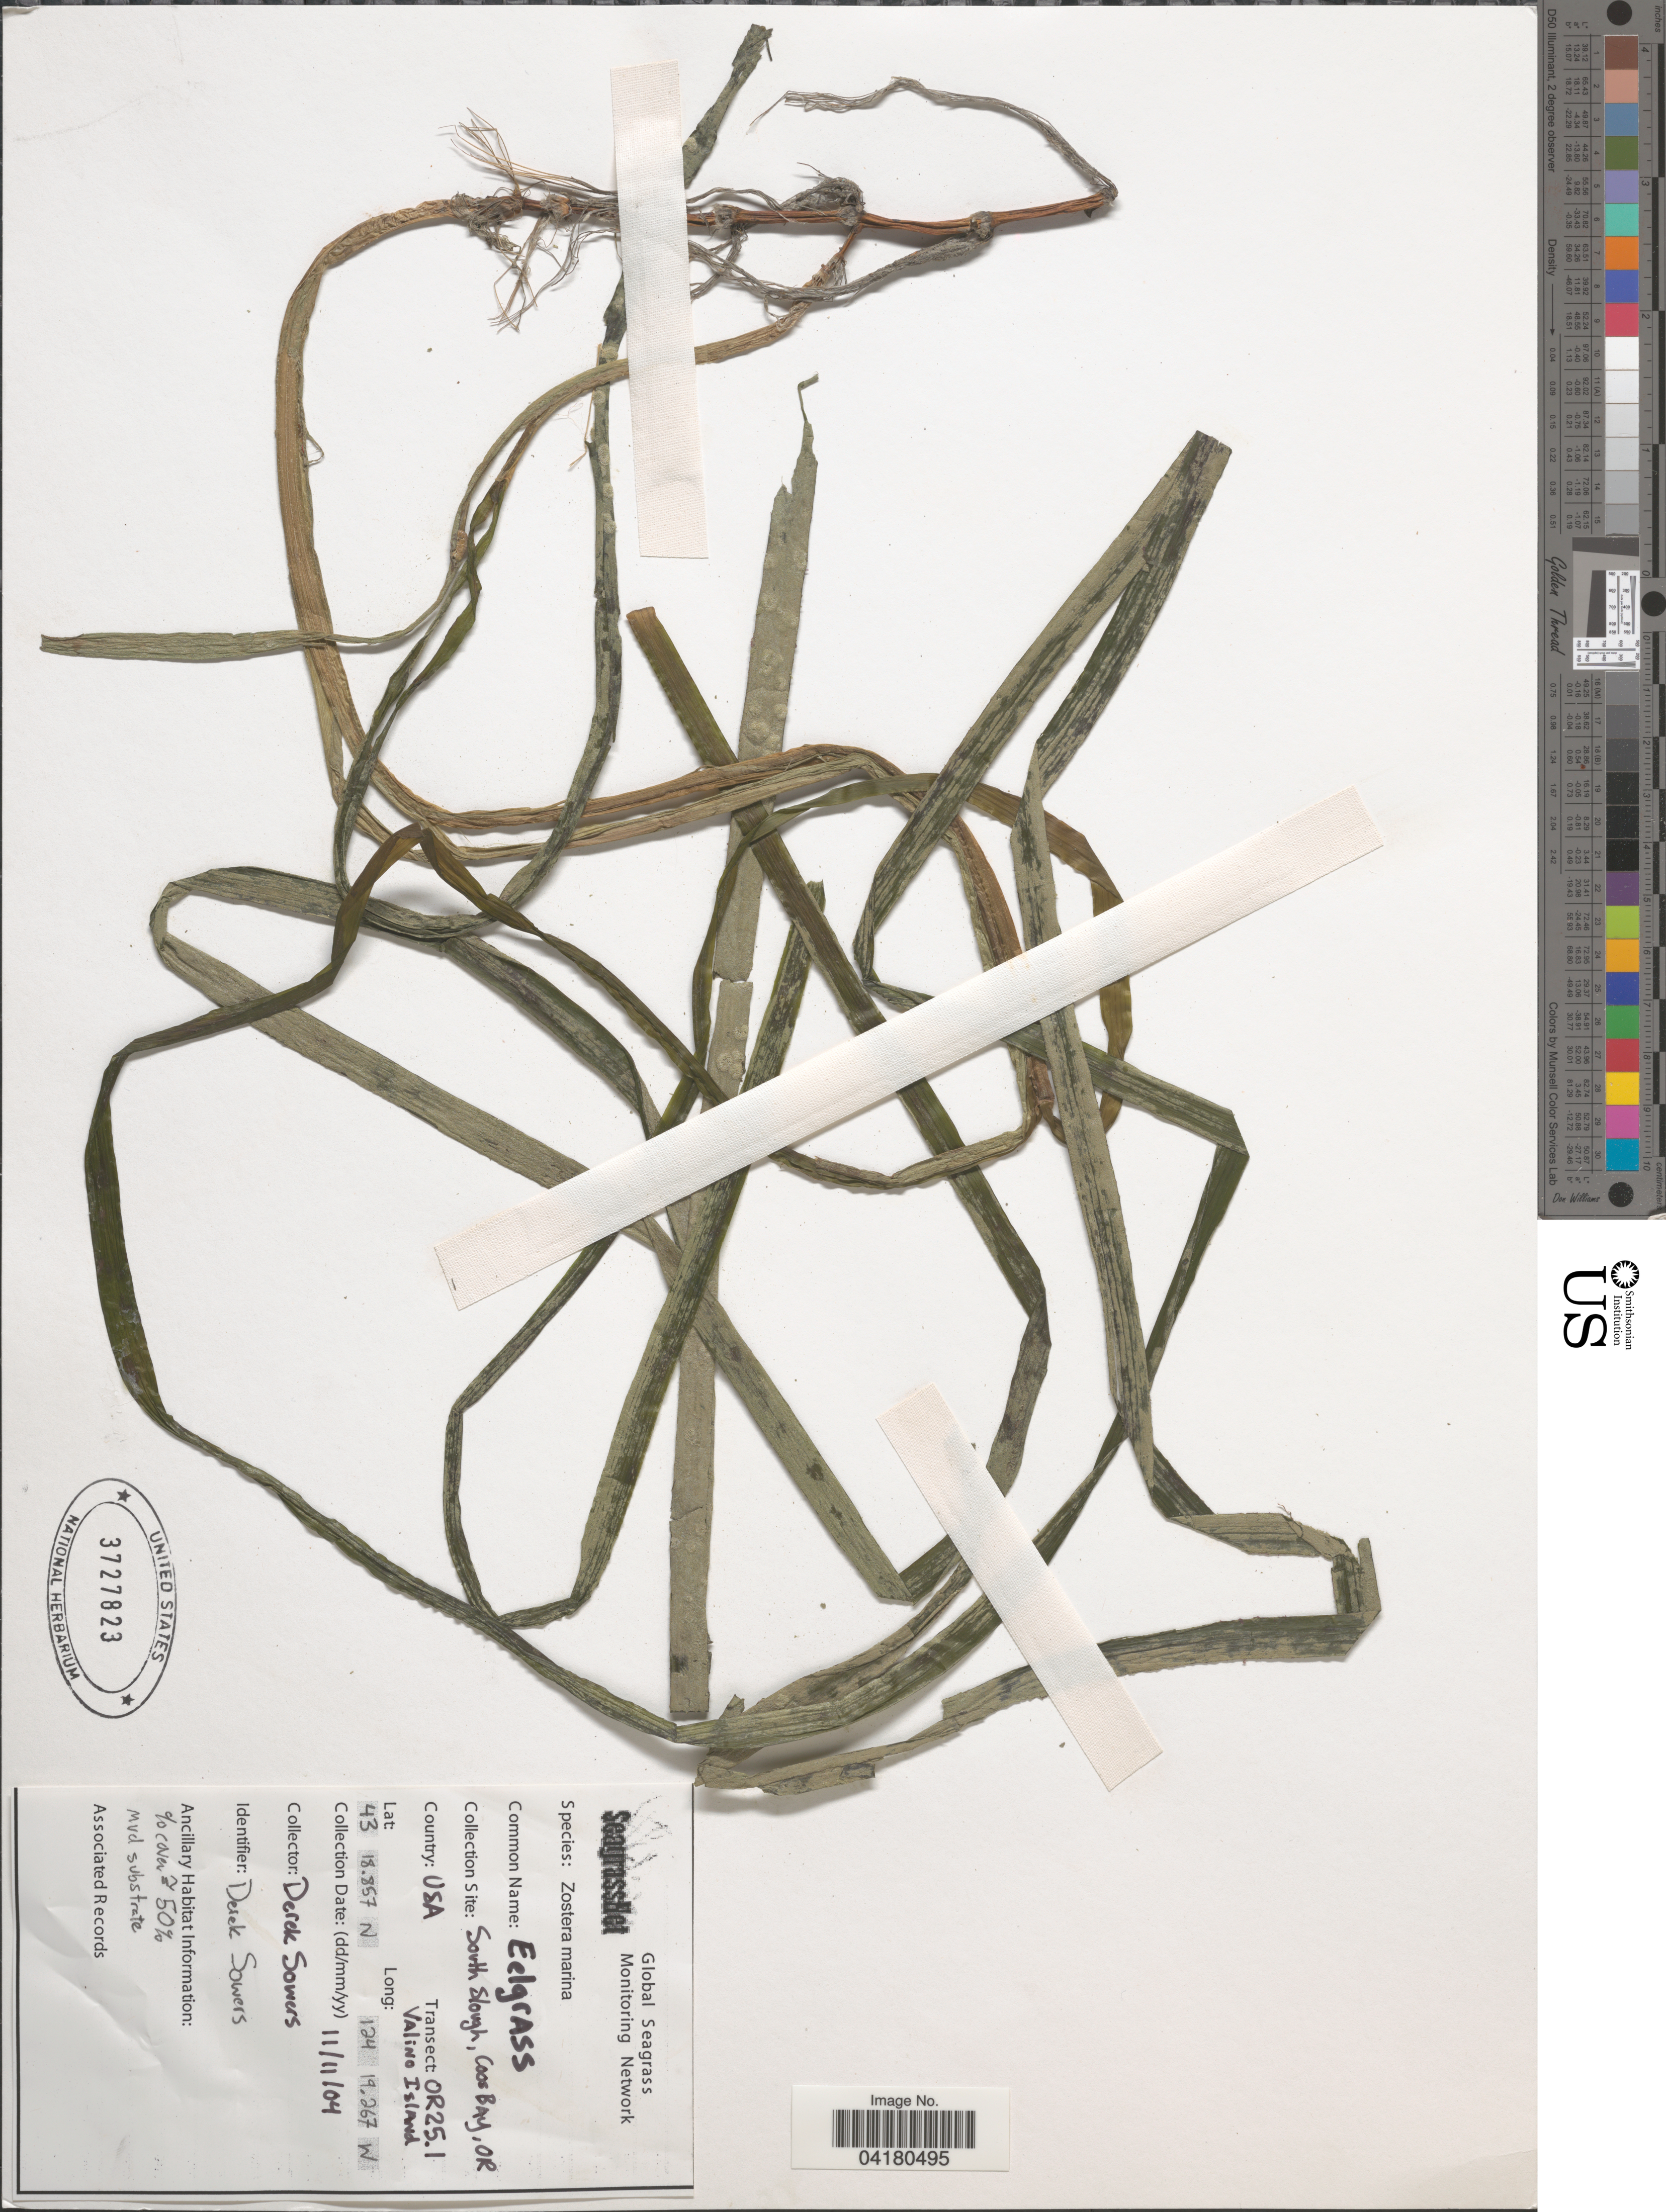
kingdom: Plantae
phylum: Tracheophyta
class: Liliopsida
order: Alismatales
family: Zosteraceae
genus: Zostera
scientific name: Zostera marina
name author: L.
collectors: D. Sowers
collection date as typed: Transcribed d/m/y: 11/11/4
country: United States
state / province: Oregon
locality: Collection Site: South Slough, Coos Bay. Transect: OR25.1 Valino Island.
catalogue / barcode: US 3727823